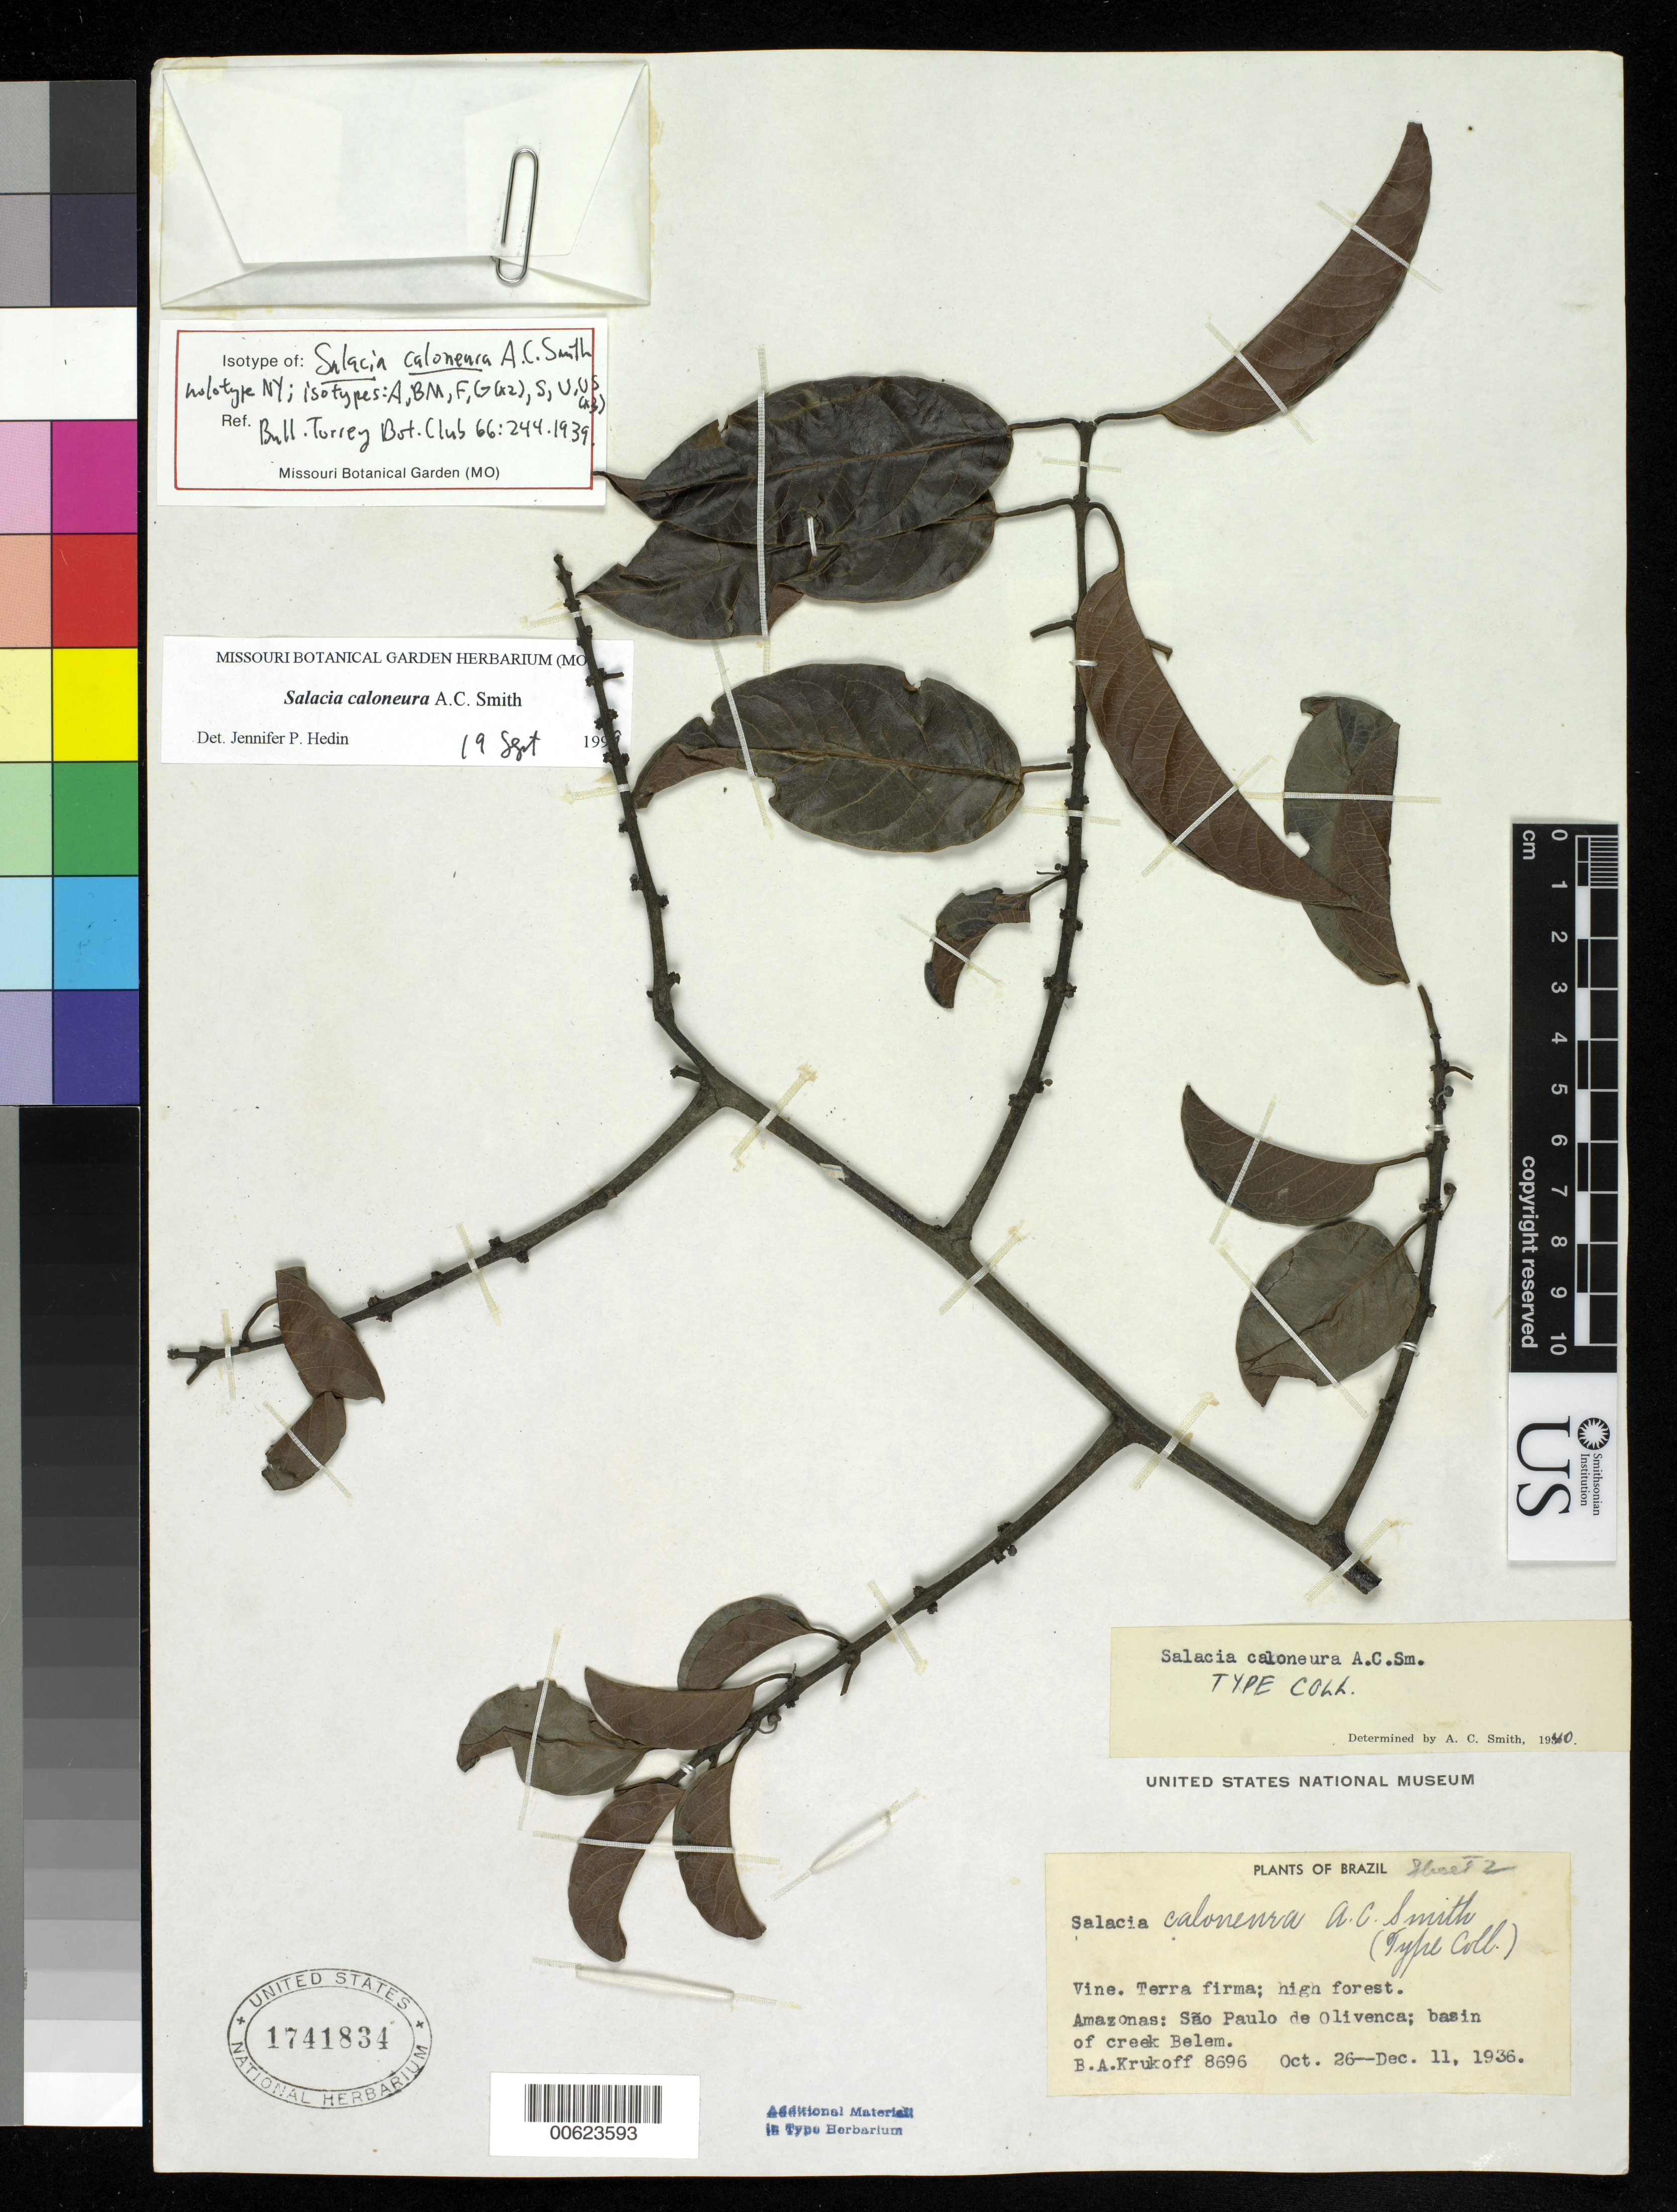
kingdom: Plantae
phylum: Tracheophyta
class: Magnoliopsida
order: Celastrales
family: Celastraceae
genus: Salacia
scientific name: Salacia caloneura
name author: A.C. Sm.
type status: Isotype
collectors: B. A. Krukoff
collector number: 8696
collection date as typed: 26 Oct 1936 to 11 Dec 1936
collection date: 1936-10-26/1936-12-11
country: Brazil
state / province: Amazonas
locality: São Paolo de Olivença. Basin of creek Belem.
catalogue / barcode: US 1741834